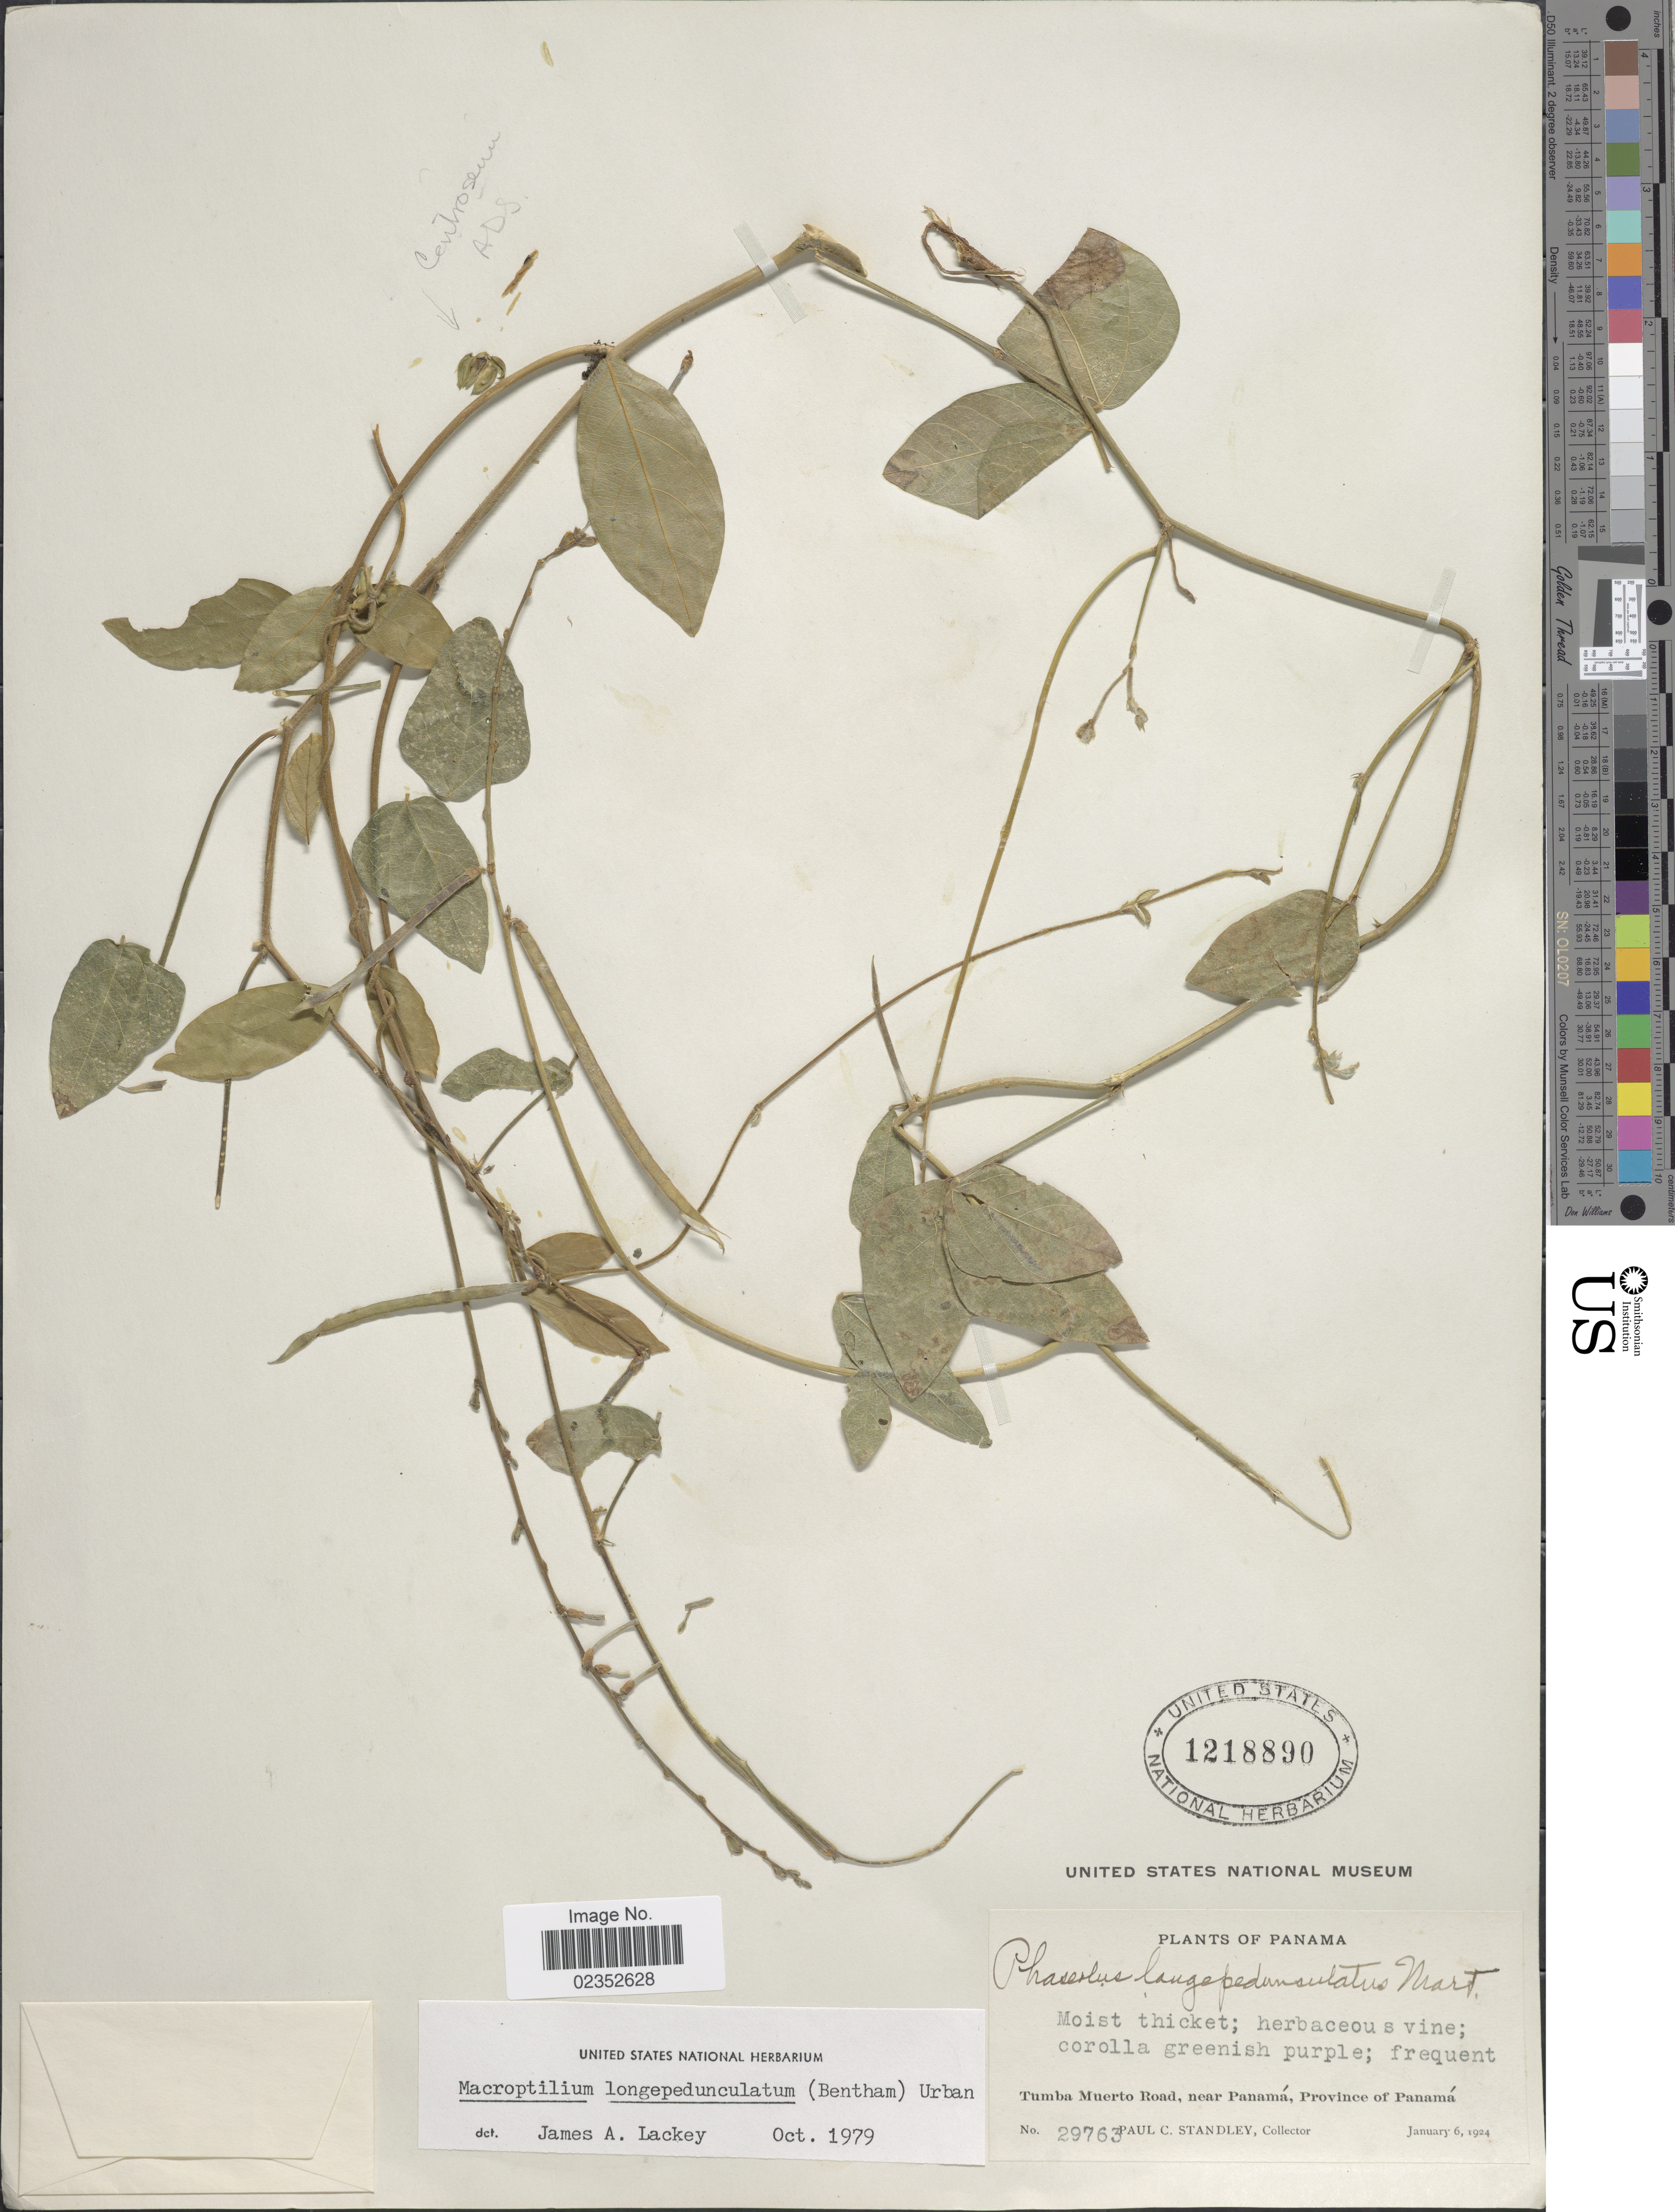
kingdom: Plantae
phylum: Tracheophyta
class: Magnoliopsida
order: Fabales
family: Fabaceae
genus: Macroptilium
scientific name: Macroptilium longepedunculatum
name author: (Benth.) Urb.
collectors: P. C. Standley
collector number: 29763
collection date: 1924-01-06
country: Panama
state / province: Panamá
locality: Tumba Muerto Road, near Panama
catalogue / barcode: US 1218890